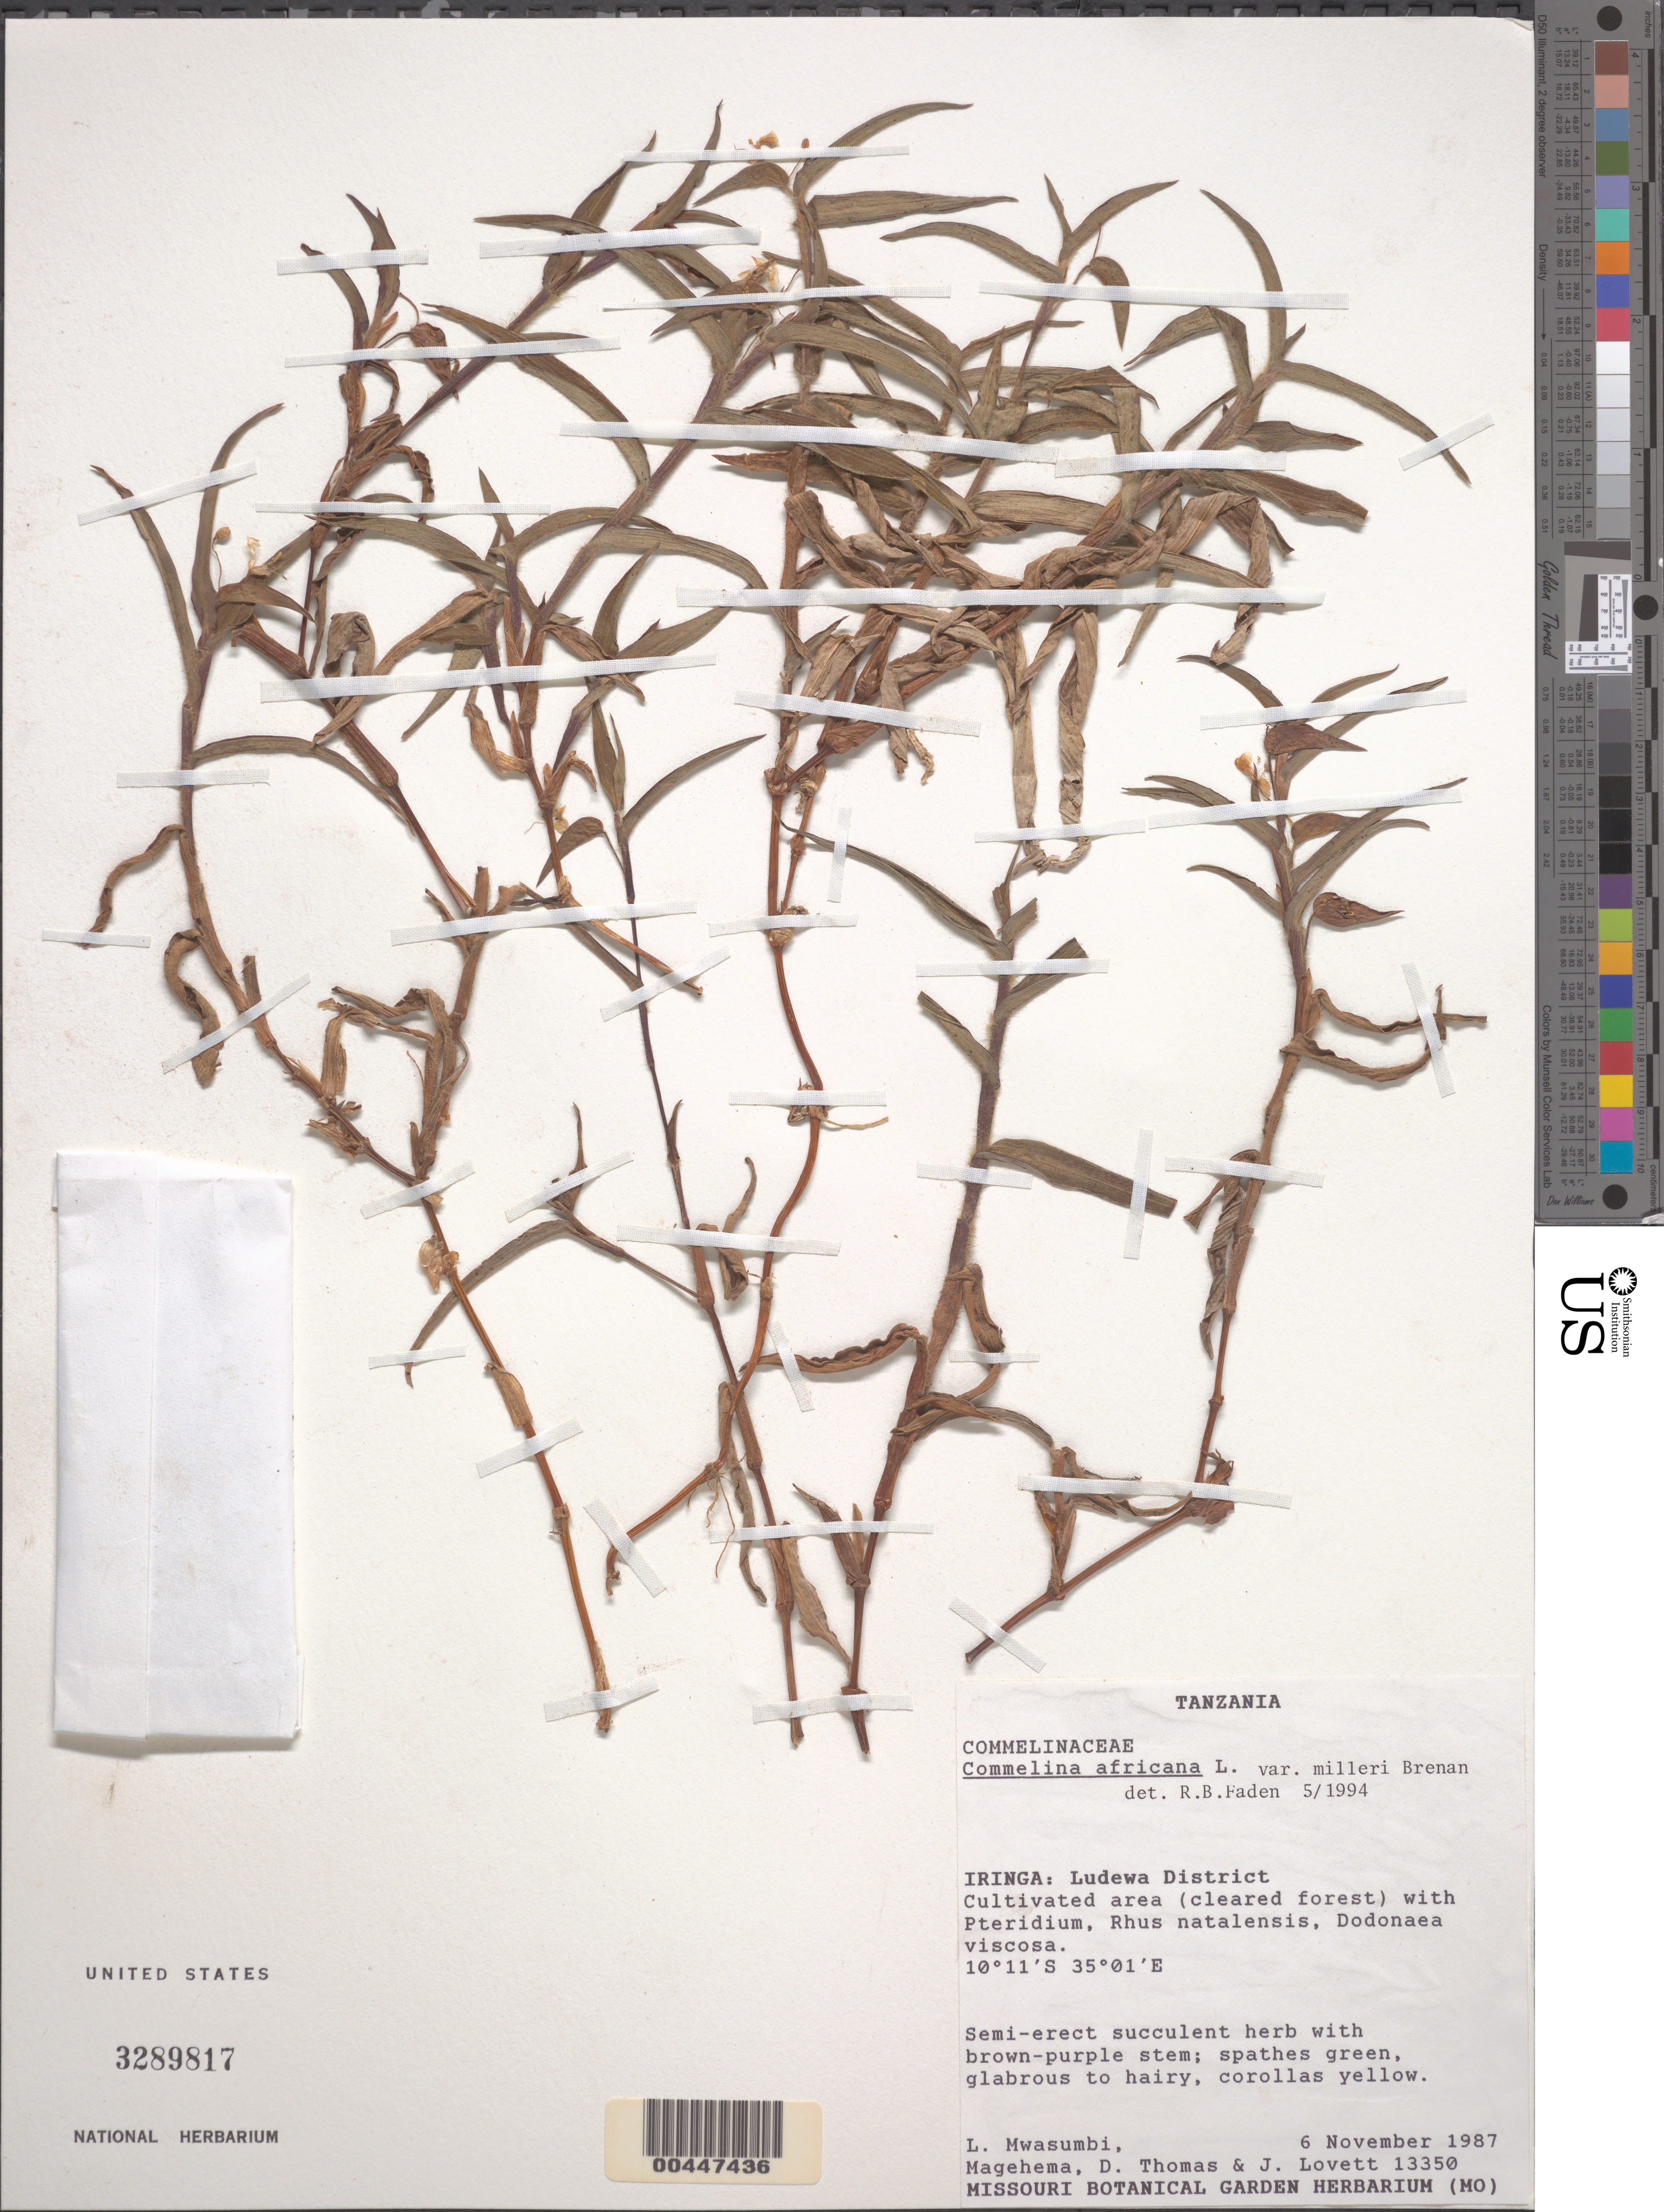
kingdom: Plantae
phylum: Tracheophyta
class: Liliopsida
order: Commelinales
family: Commelinaceae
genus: Commelina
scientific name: Commelina africana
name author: L.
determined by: Faden, Robert B., (US), Smithsonian Institution - National Museum of Natural History (UNITED STATES)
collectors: L. Mwasumbi, -. Magehema, D. Thomas & J. Lovett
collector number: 13350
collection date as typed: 06 Nov 1987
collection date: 1987-11-06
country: Tanzania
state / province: Iringa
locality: Ludewa district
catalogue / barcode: US 3289817